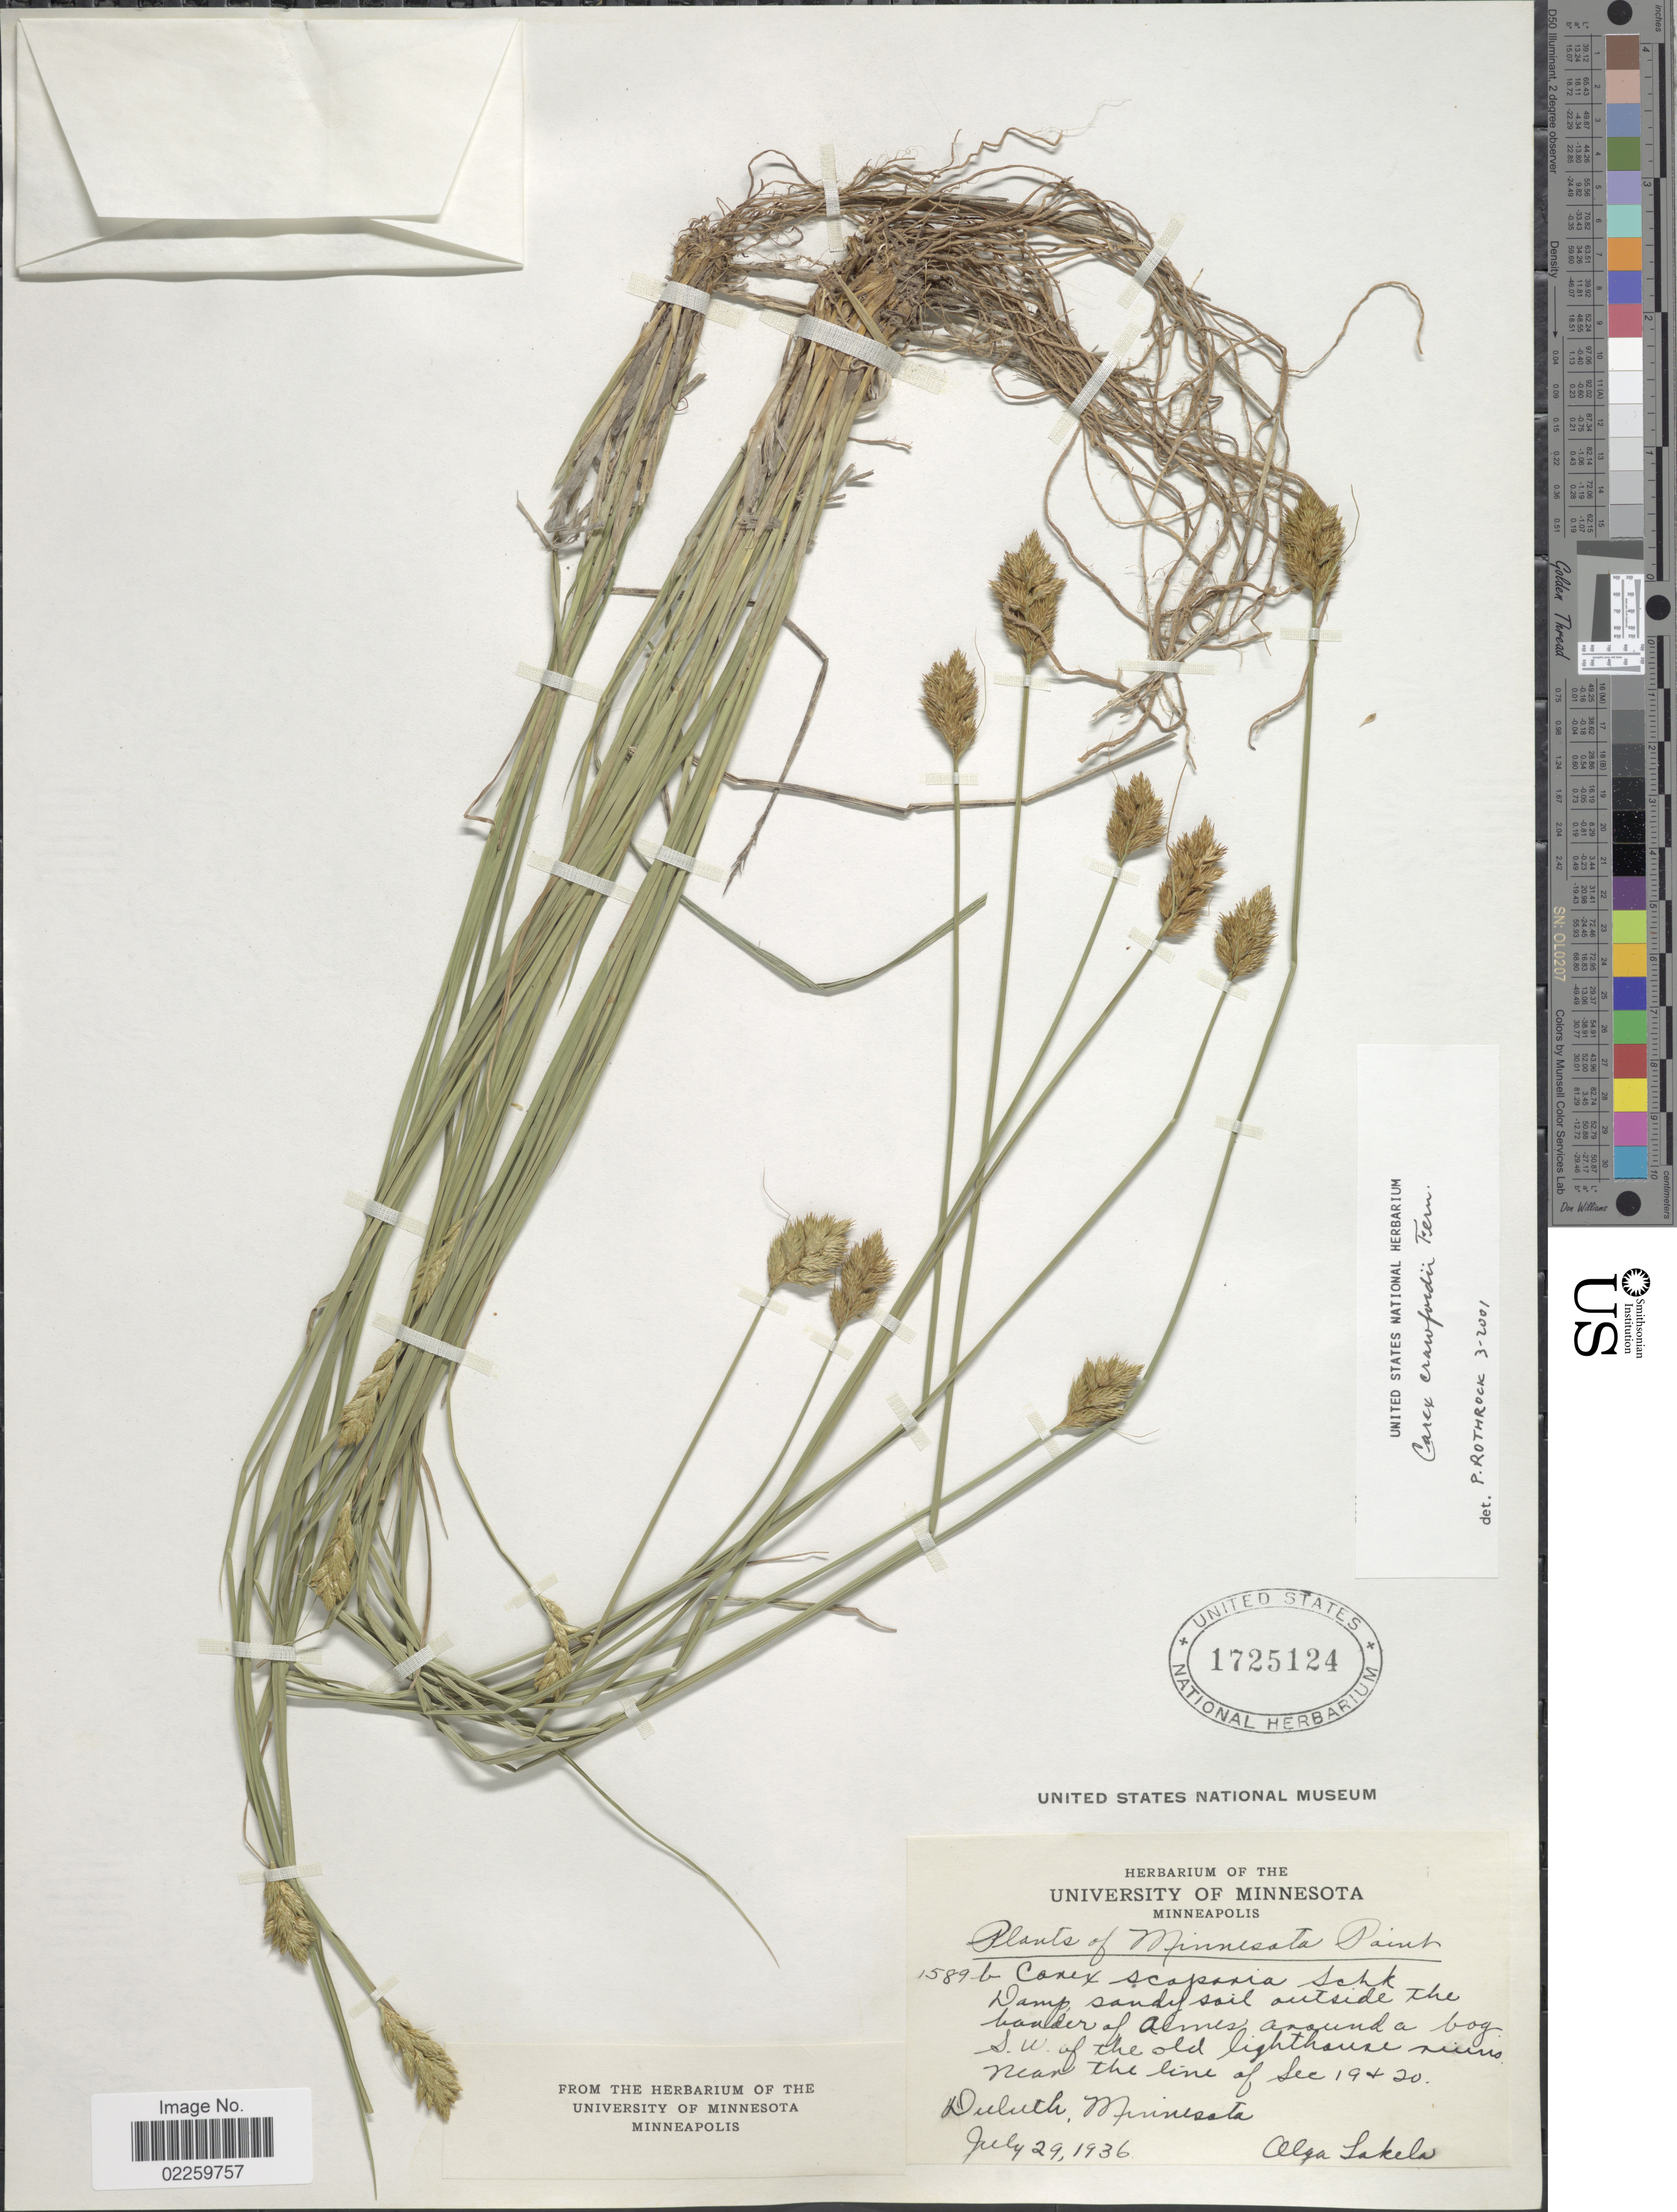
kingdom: Plantae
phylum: Tracheophyta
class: Liliopsida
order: Poales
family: Cyperaceae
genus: Carex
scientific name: Carex crawfordii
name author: Fernald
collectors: O. K. Lakela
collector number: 1589b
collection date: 1936-07-29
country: United States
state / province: Minnesota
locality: Damp sandy soil outside the border of Alnus around a bog S.W. of the old lighthouse ruins near the line of Sec. 19 + 20, Duluth.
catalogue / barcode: US 1725124